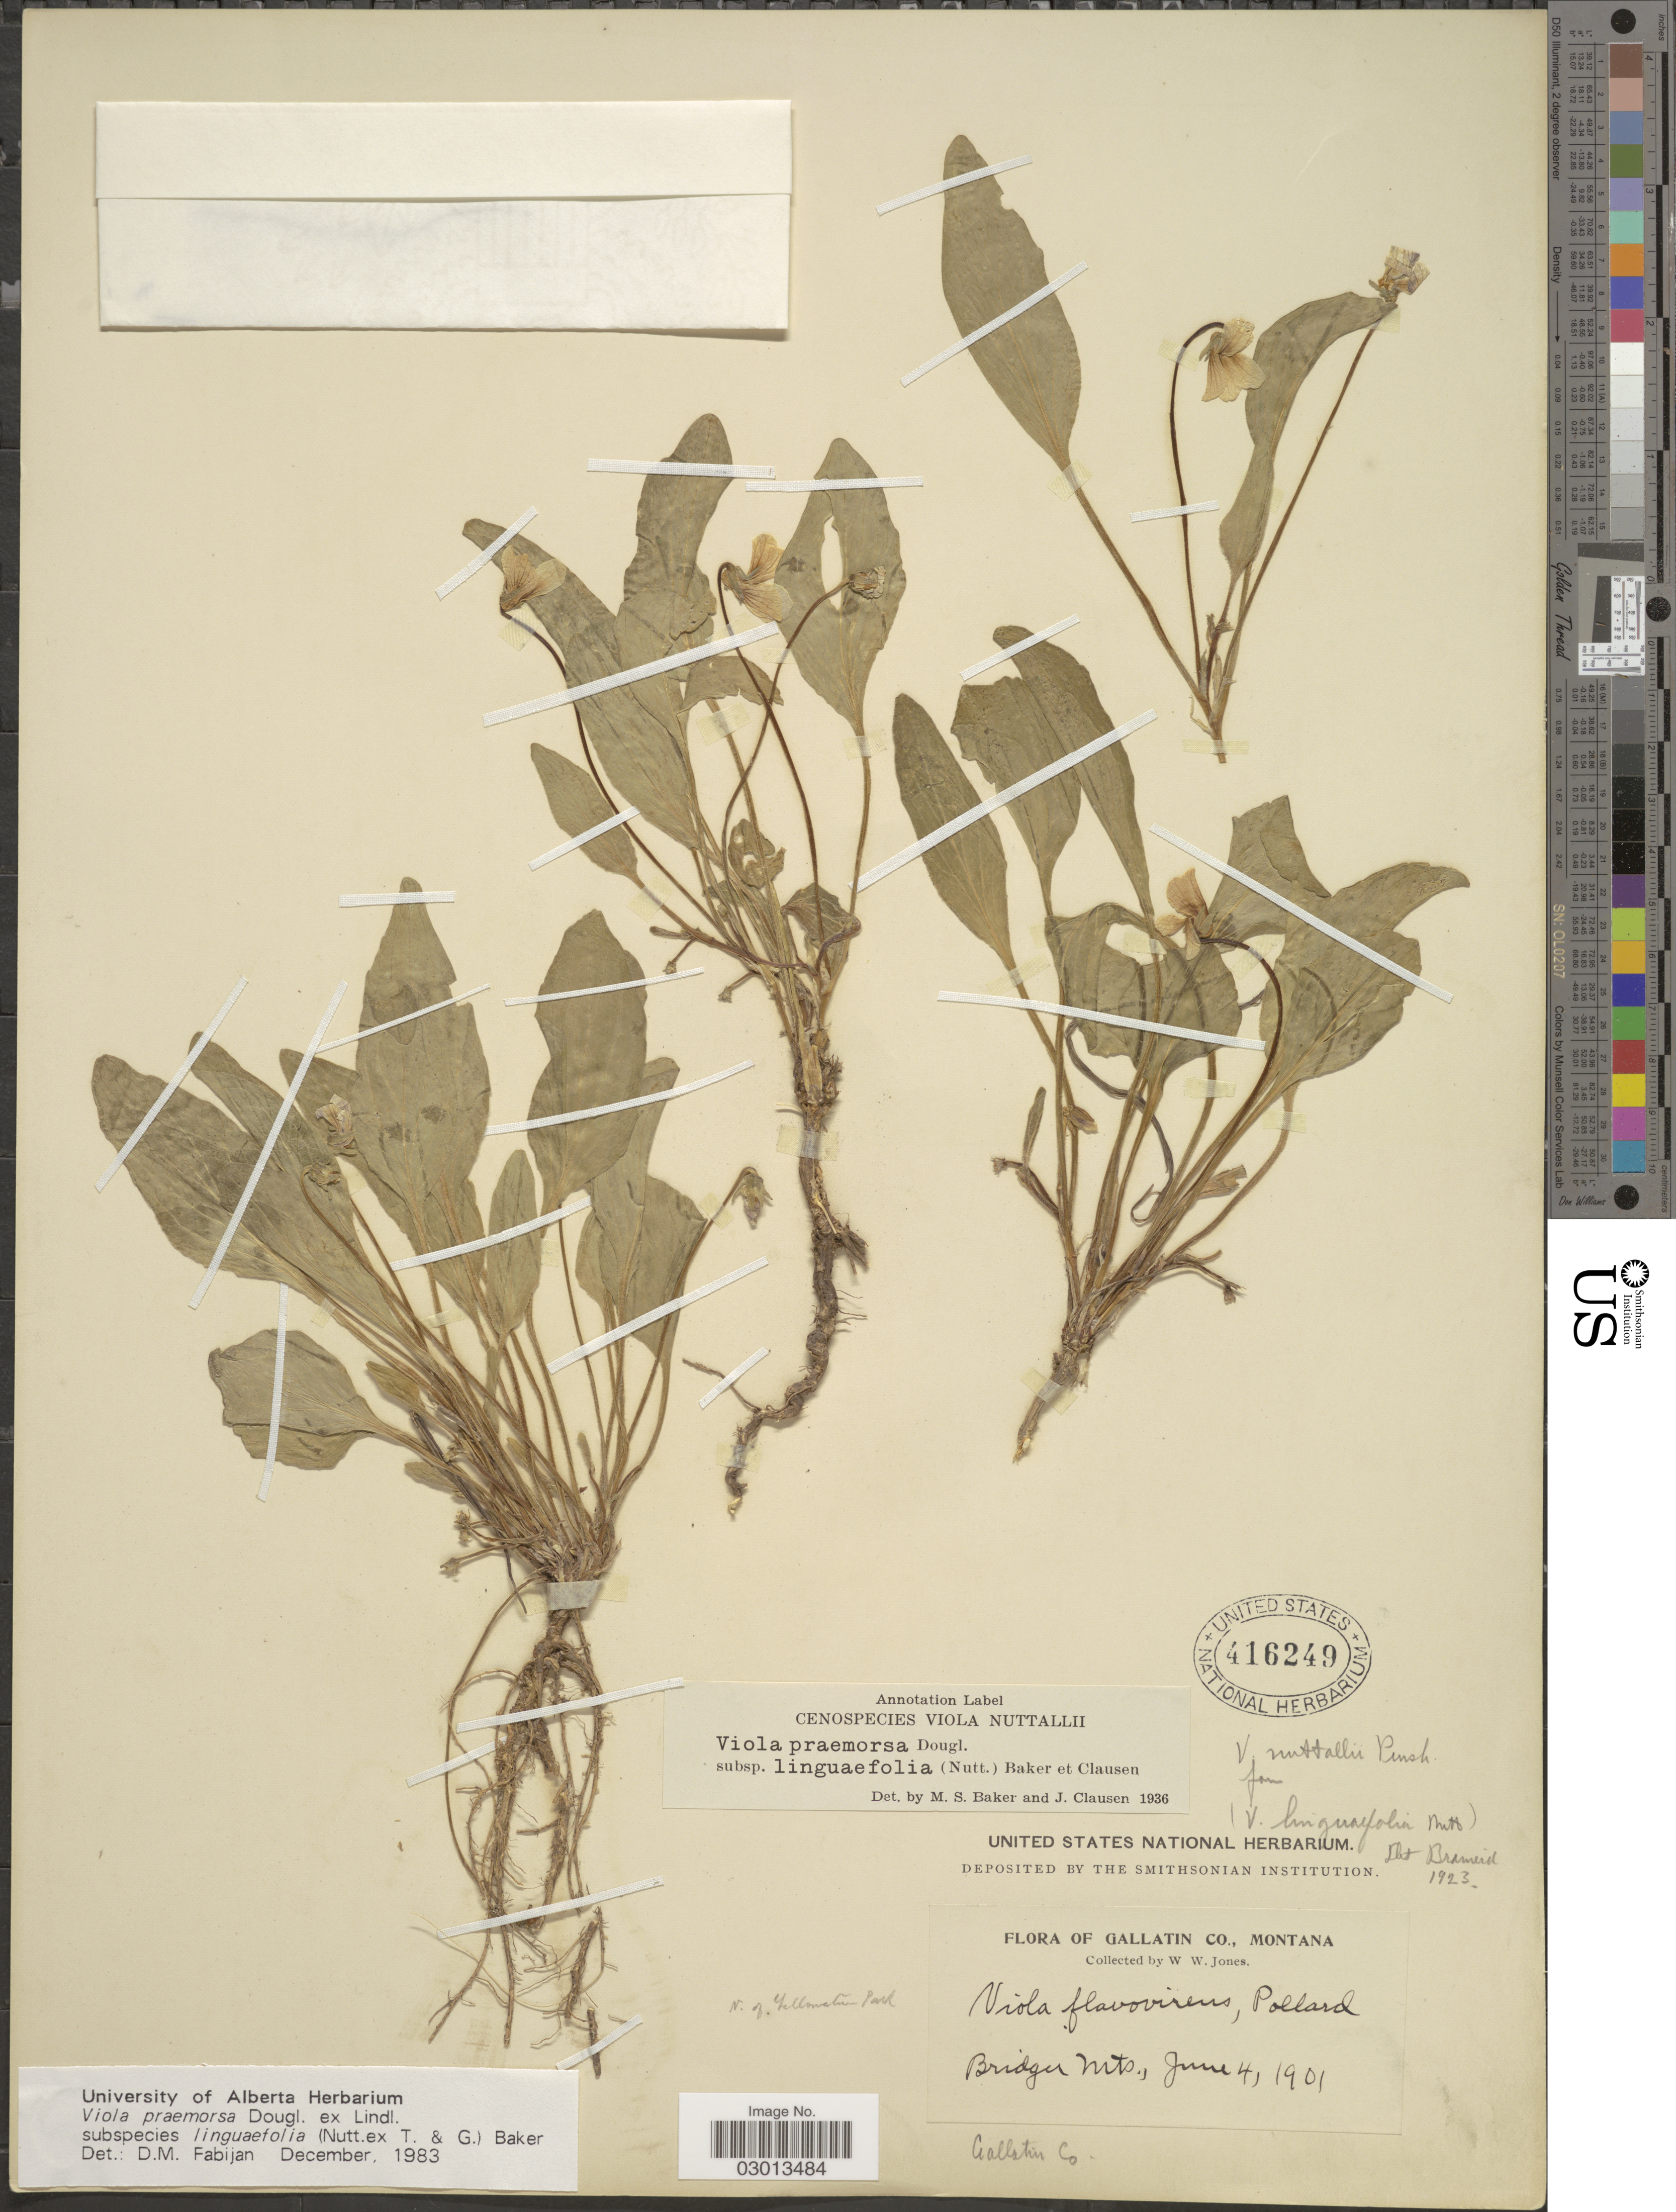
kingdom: Plantae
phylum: Tracheophyta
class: Magnoliopsida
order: Malpighiales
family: Violaceae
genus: Viola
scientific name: Viola praemorsa subsp. linguifolia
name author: (Nutt.) M.S. Baker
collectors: W. W. Jones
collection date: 1901-06-04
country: United States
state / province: Montana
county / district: Gallatin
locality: Bridger Mts.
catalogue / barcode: US 416249